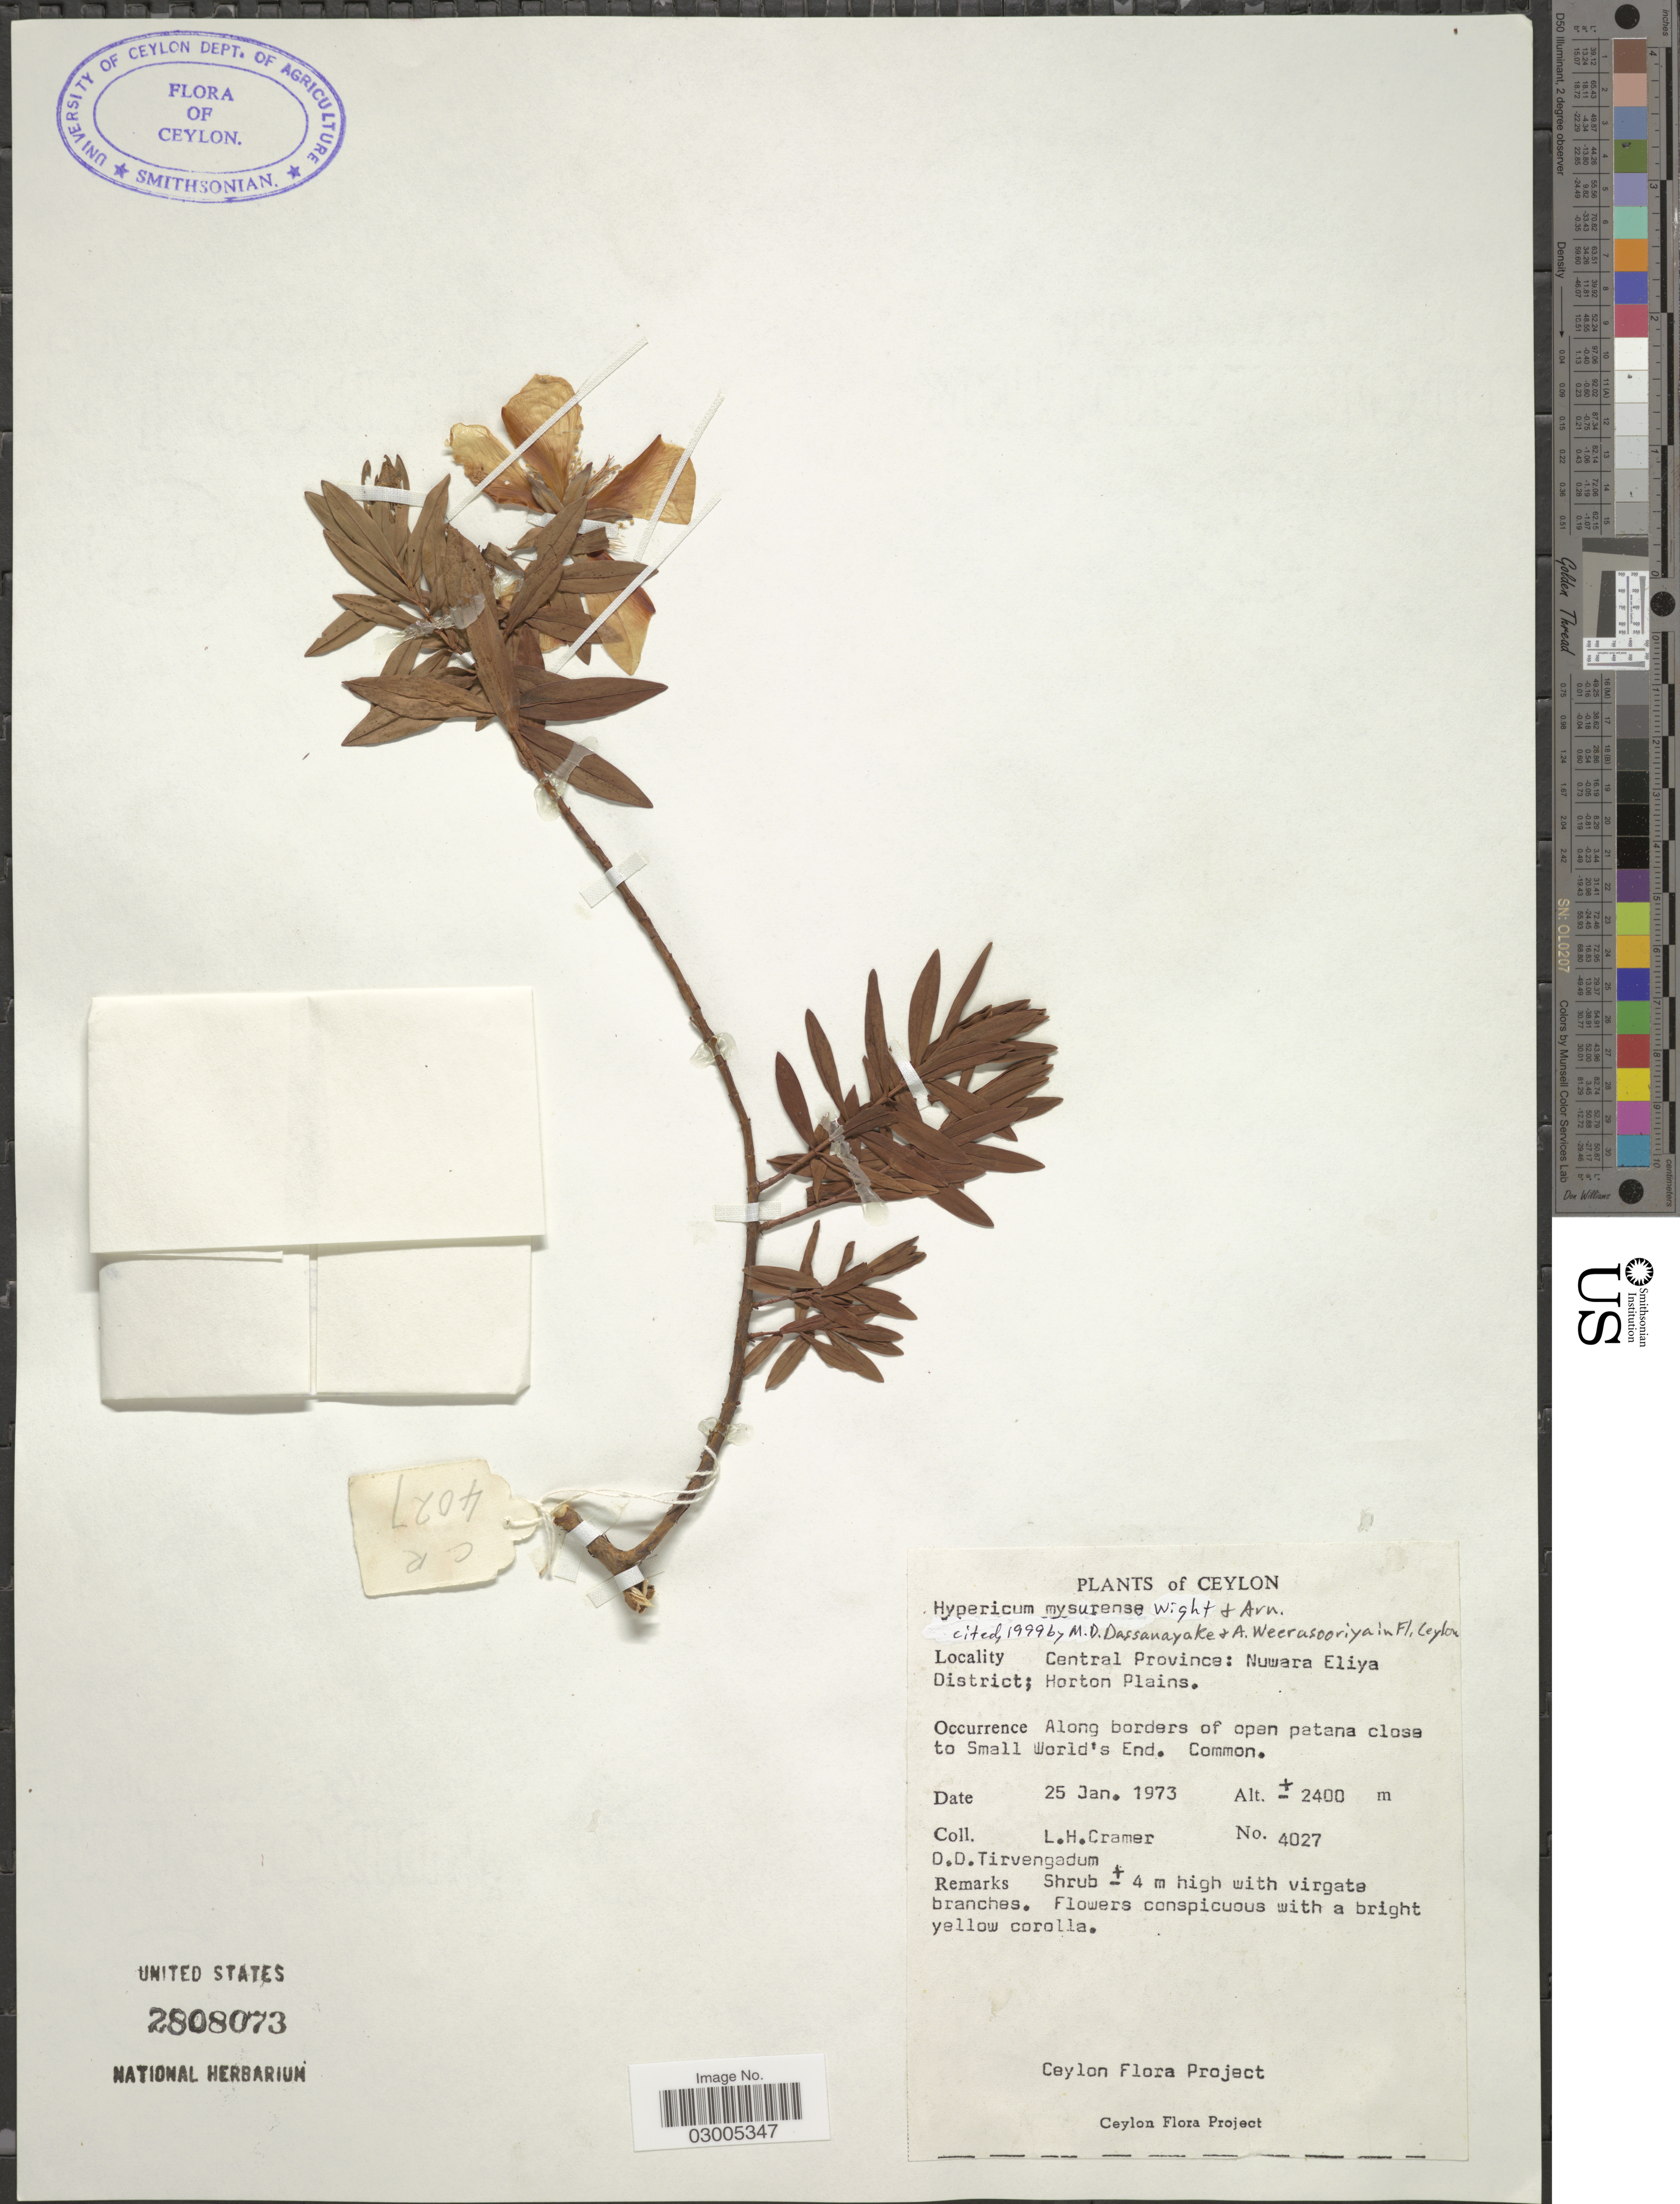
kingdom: Plantae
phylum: Tracheophyta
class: Magnoliopsida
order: Malpighiales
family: Hypericaceae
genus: Hypericum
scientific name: Hypericum mysorense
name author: F. Heyne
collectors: L. H. Cramer & D. Tirvengadum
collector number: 4027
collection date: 1973-01-25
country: Sri Lanka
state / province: Central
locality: Ceylon. Nuwara Eliya District; Horton Plains. Along borders of open patana close to Small World's End.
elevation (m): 2400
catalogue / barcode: US 2808073